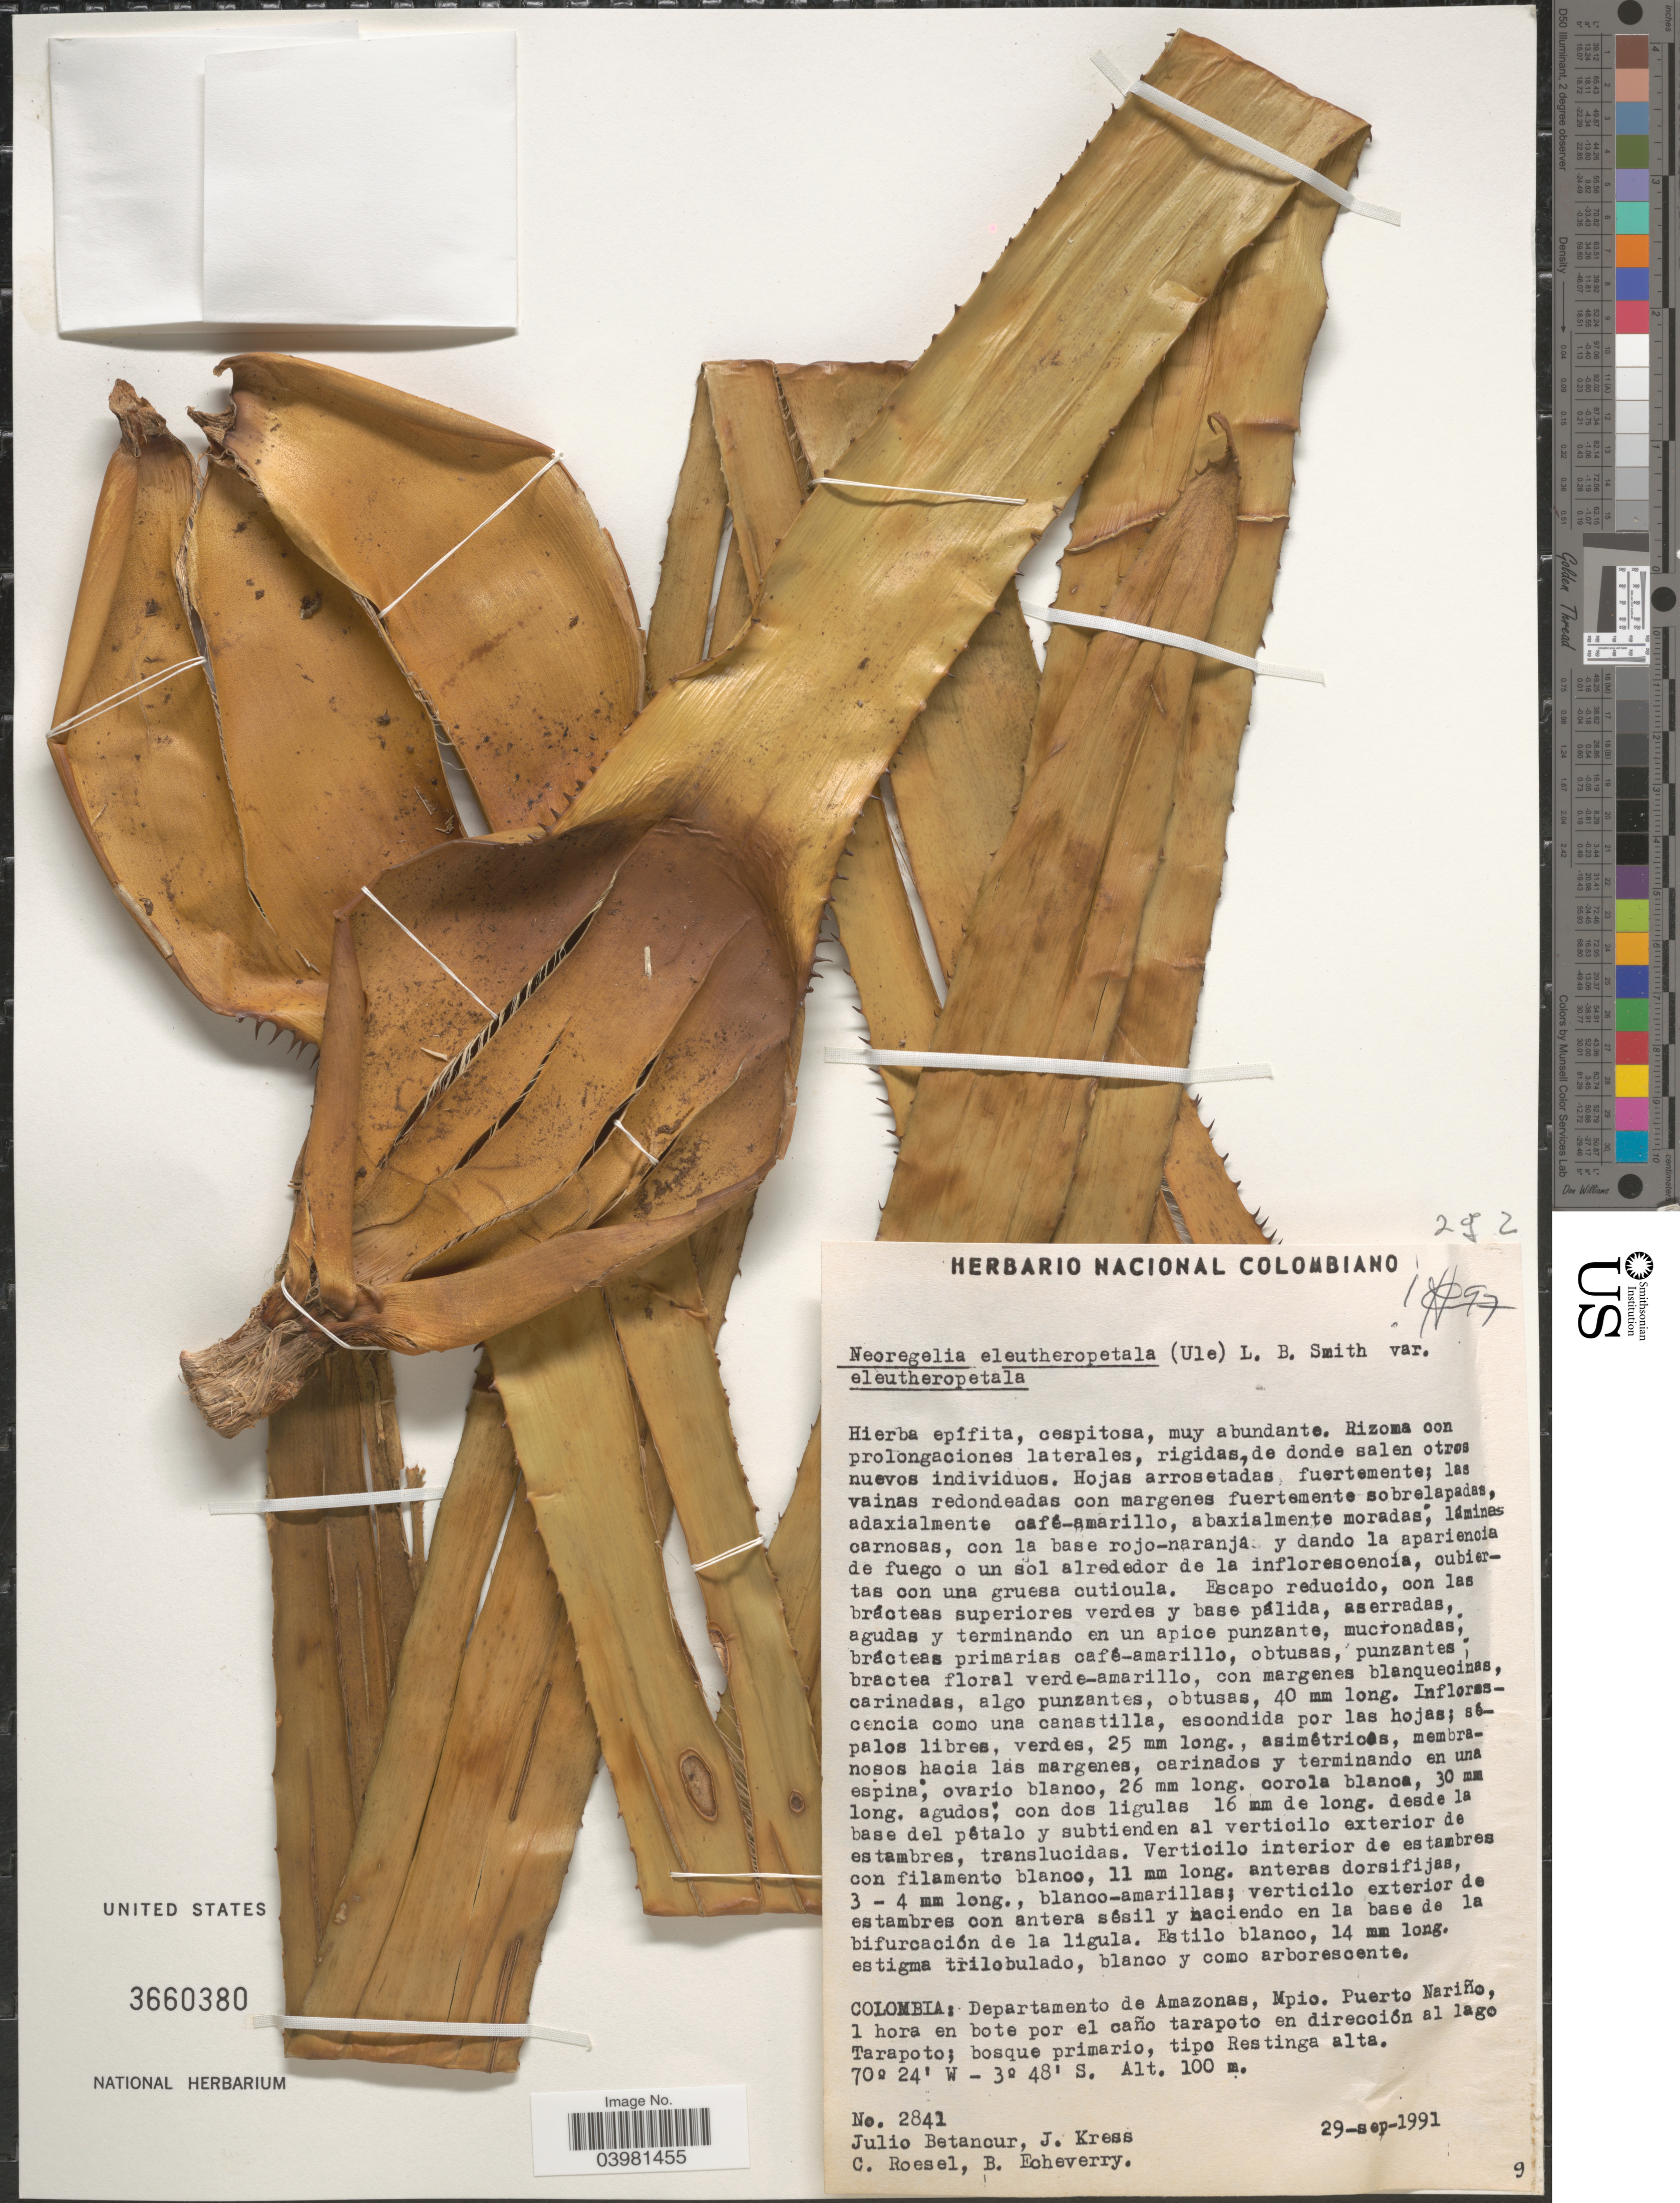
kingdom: Plantae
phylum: Tracheophyta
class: Liliopsida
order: Poales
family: Bromeliaceae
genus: Neoregelia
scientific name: Neoregelia eleutheropetala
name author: (Ule) L.B. Sm.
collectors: J. Betancur, J. Kress, C. S. Roesel & B. Echeverry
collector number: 2841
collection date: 1991-09-29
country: Colombia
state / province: Amazônas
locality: Departamento de Amazonas, Mpio. Puerto Nariño, 1 hora en bote por el caño tarapoto en dirección al lago Tarapoto; bosque primario, tipo Restinga alta.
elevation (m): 100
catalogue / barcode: US 3660380